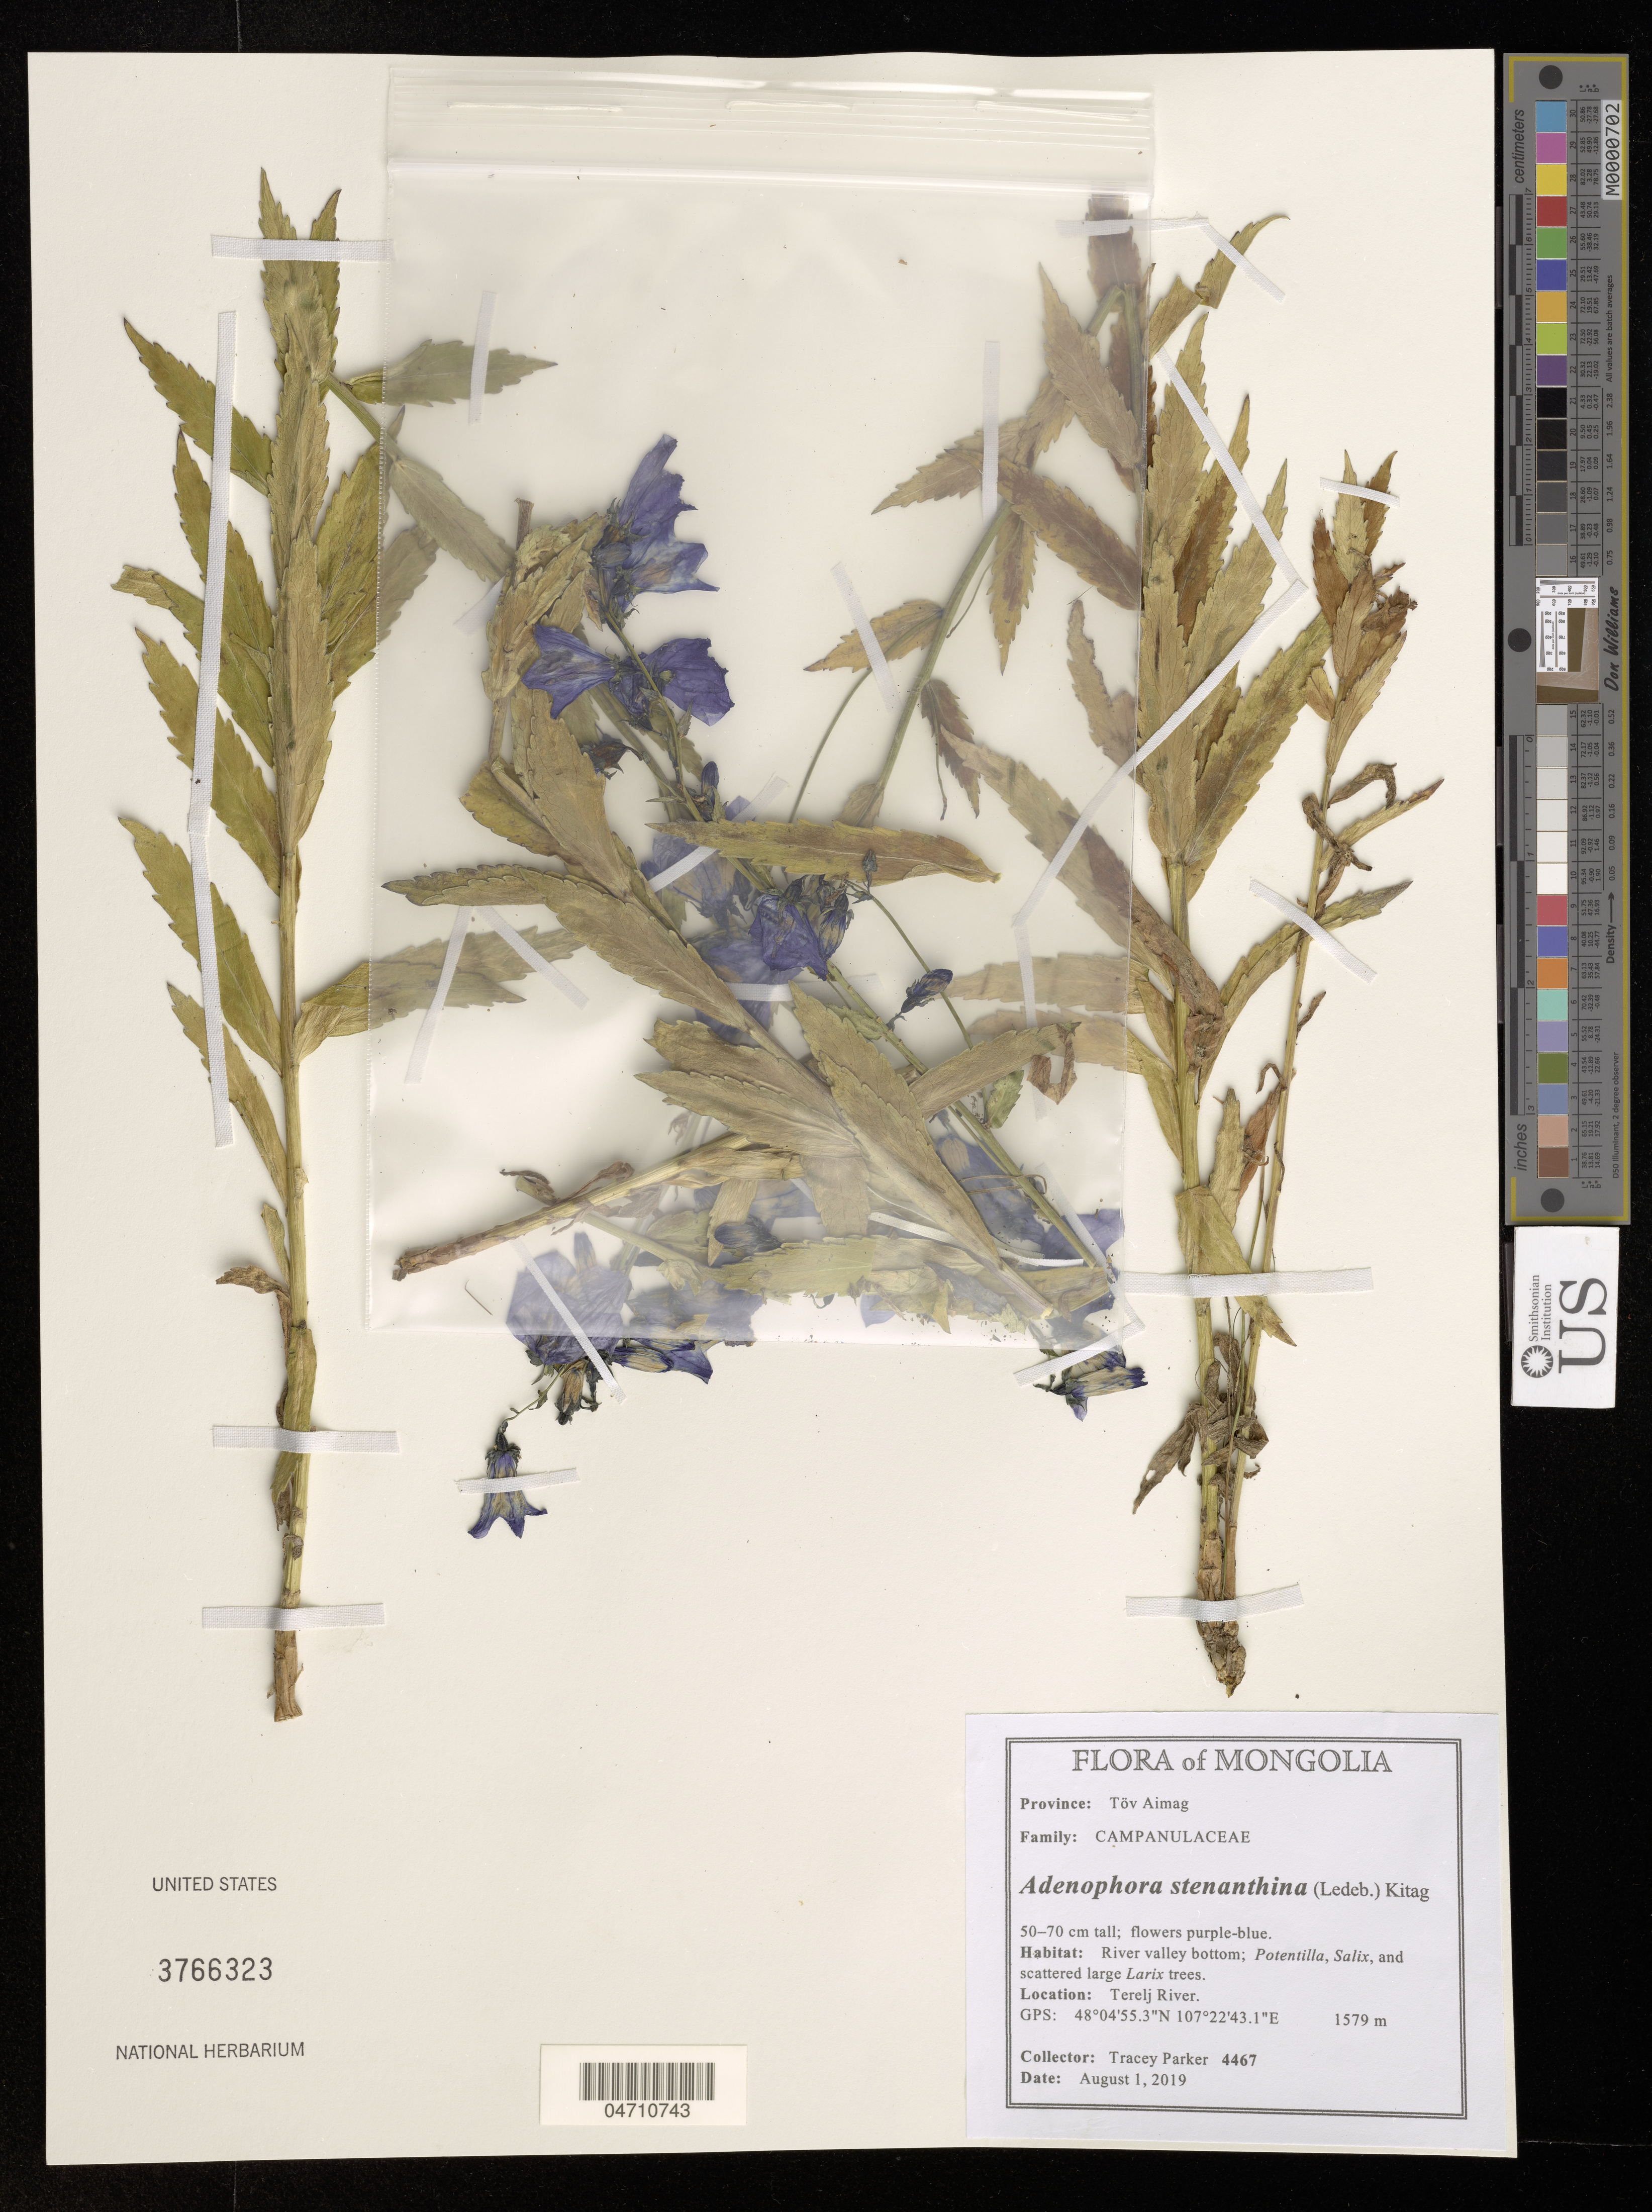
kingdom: Plantae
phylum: Tracheophyta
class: Magnoliopsida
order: Asterales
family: Campanulaceae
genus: Adenophora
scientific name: Adenophora stenanthina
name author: (Ledeb.) Kitag.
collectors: T. Parker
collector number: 4467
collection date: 2019-08-01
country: Mongolia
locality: Province: Töv Aimag. Terelj River.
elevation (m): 1579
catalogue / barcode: US 3766323